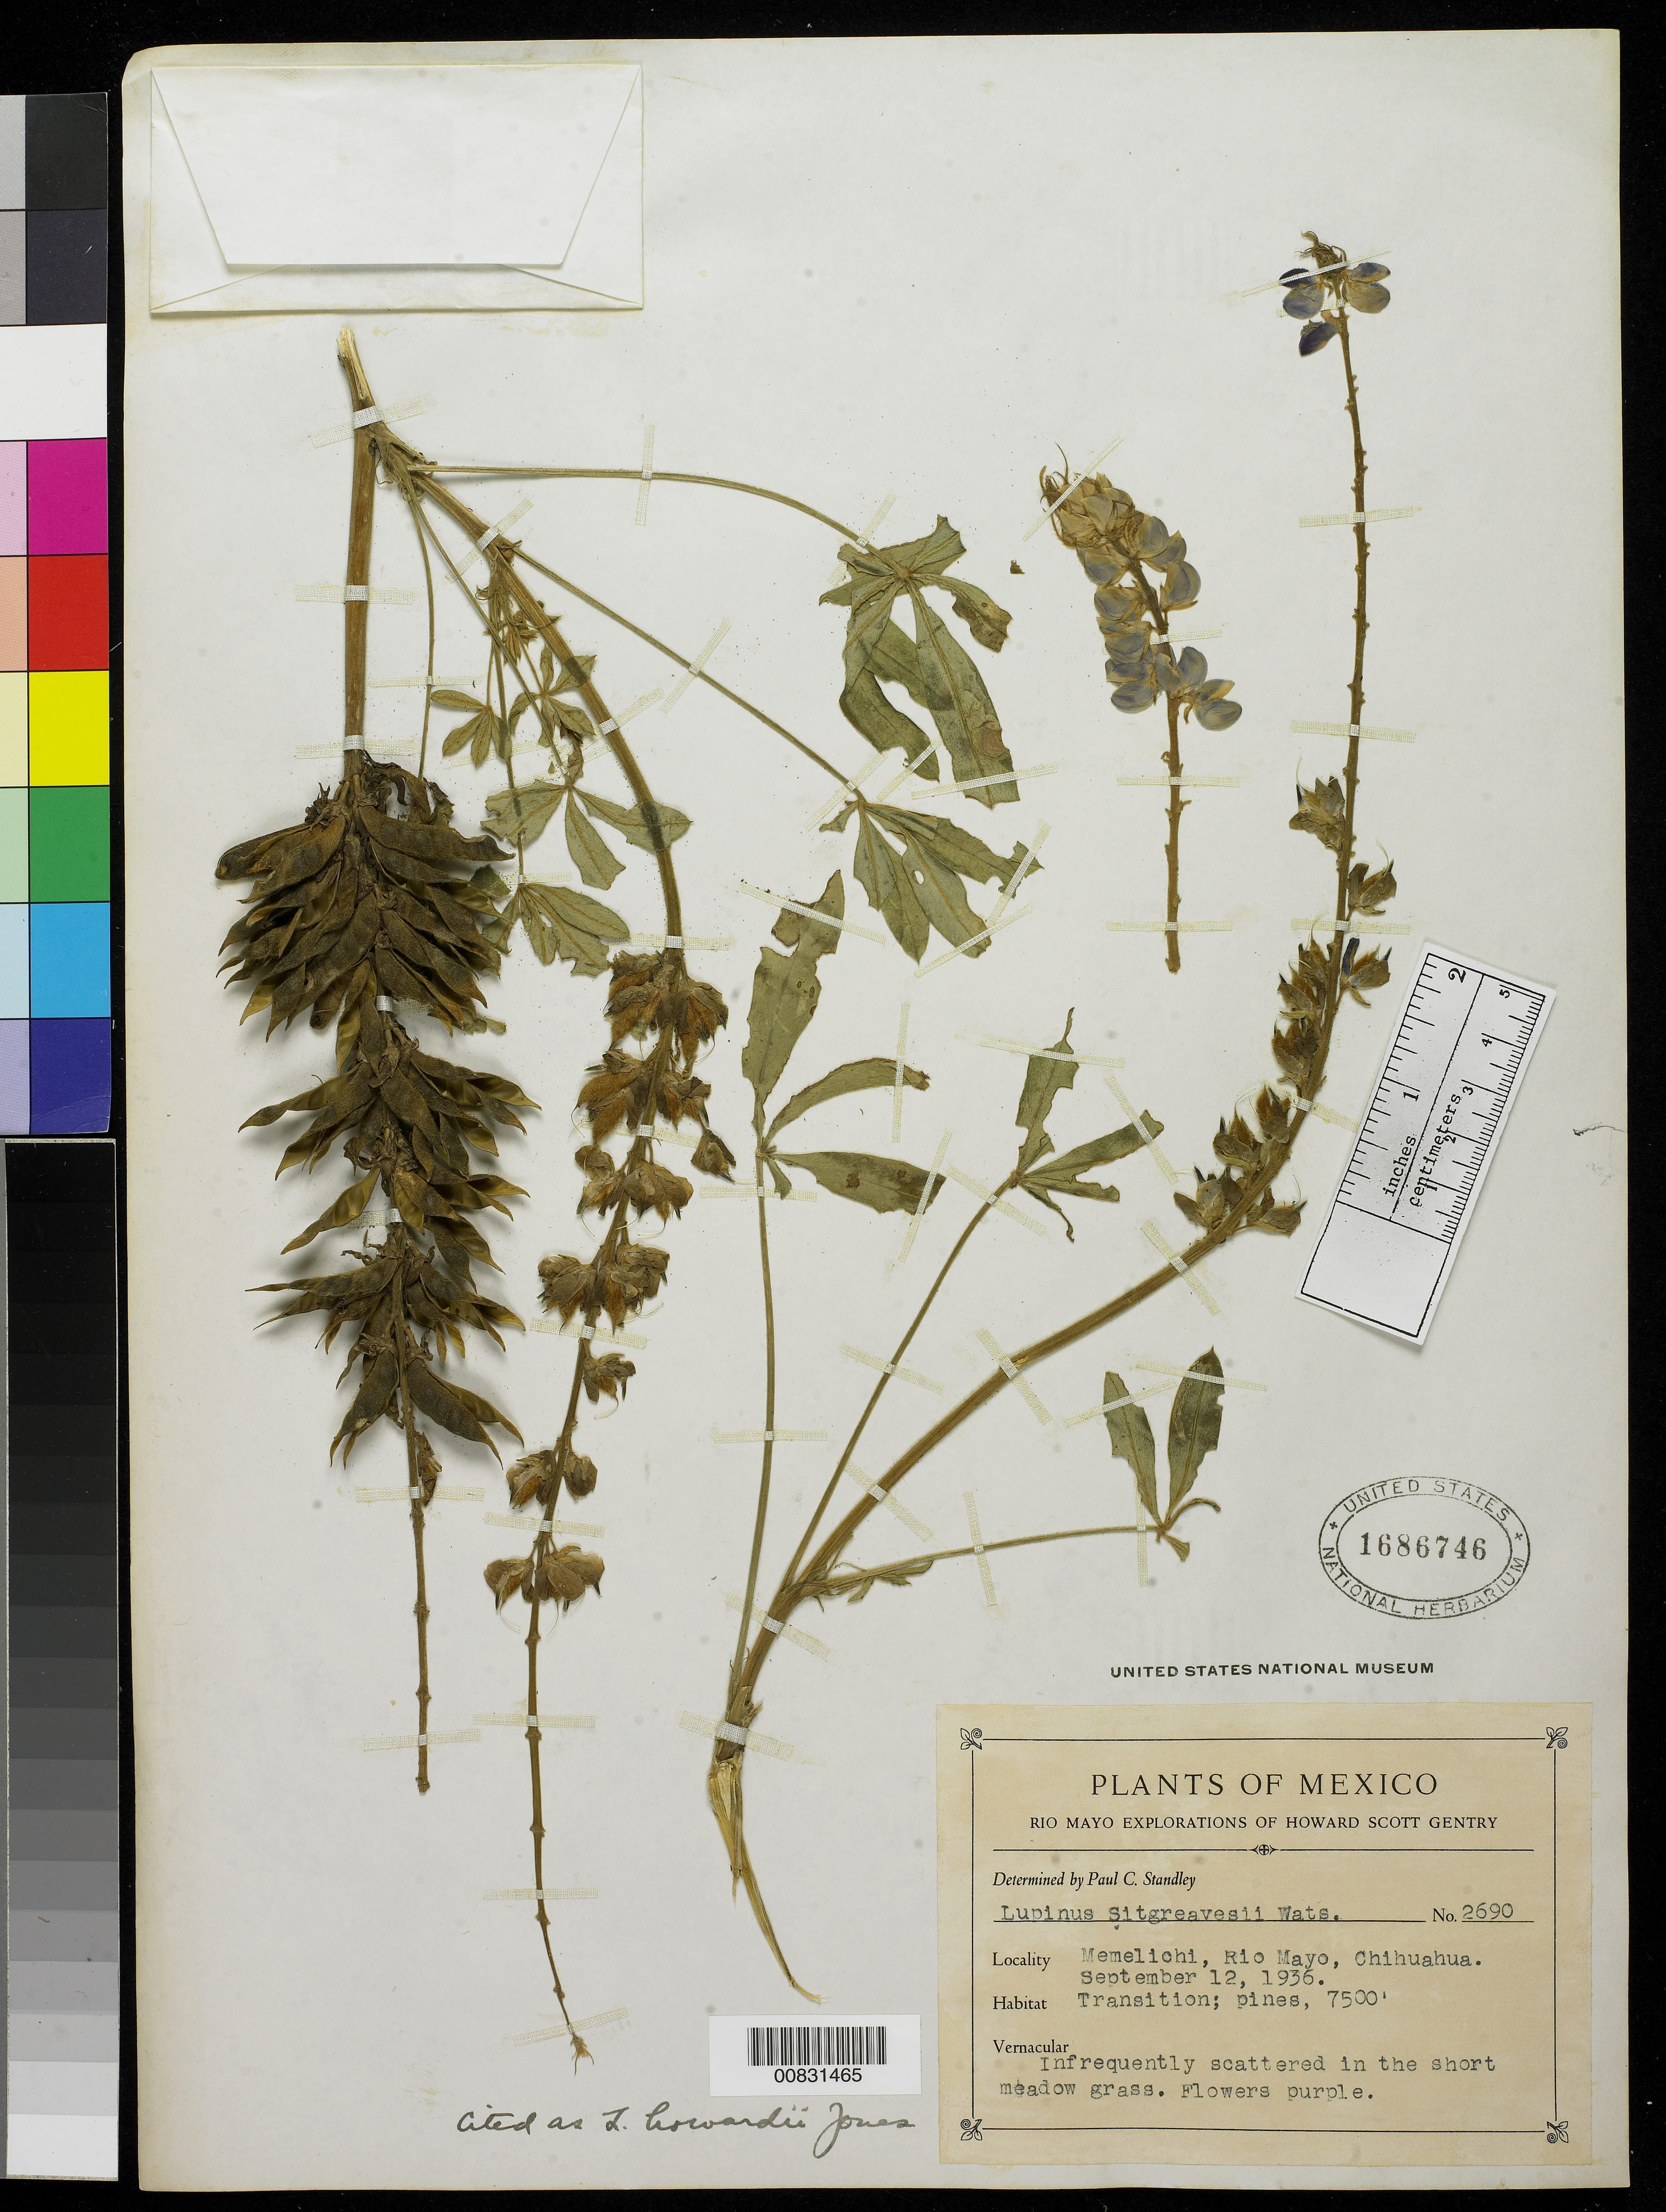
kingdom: Plantae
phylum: Tracheophyta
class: Magnoliopsida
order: Fabales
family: Fabaceae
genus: Lupinus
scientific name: Lupinus howardii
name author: M.E. Jones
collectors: H. S. Gentry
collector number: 2690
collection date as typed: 12 Sep 1936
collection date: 1936-09-12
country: Mexico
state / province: Chihuahua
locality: Memelichi, Rio Mayo, Chihuahua.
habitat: Transition; pines.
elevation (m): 2286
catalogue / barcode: US 1686746